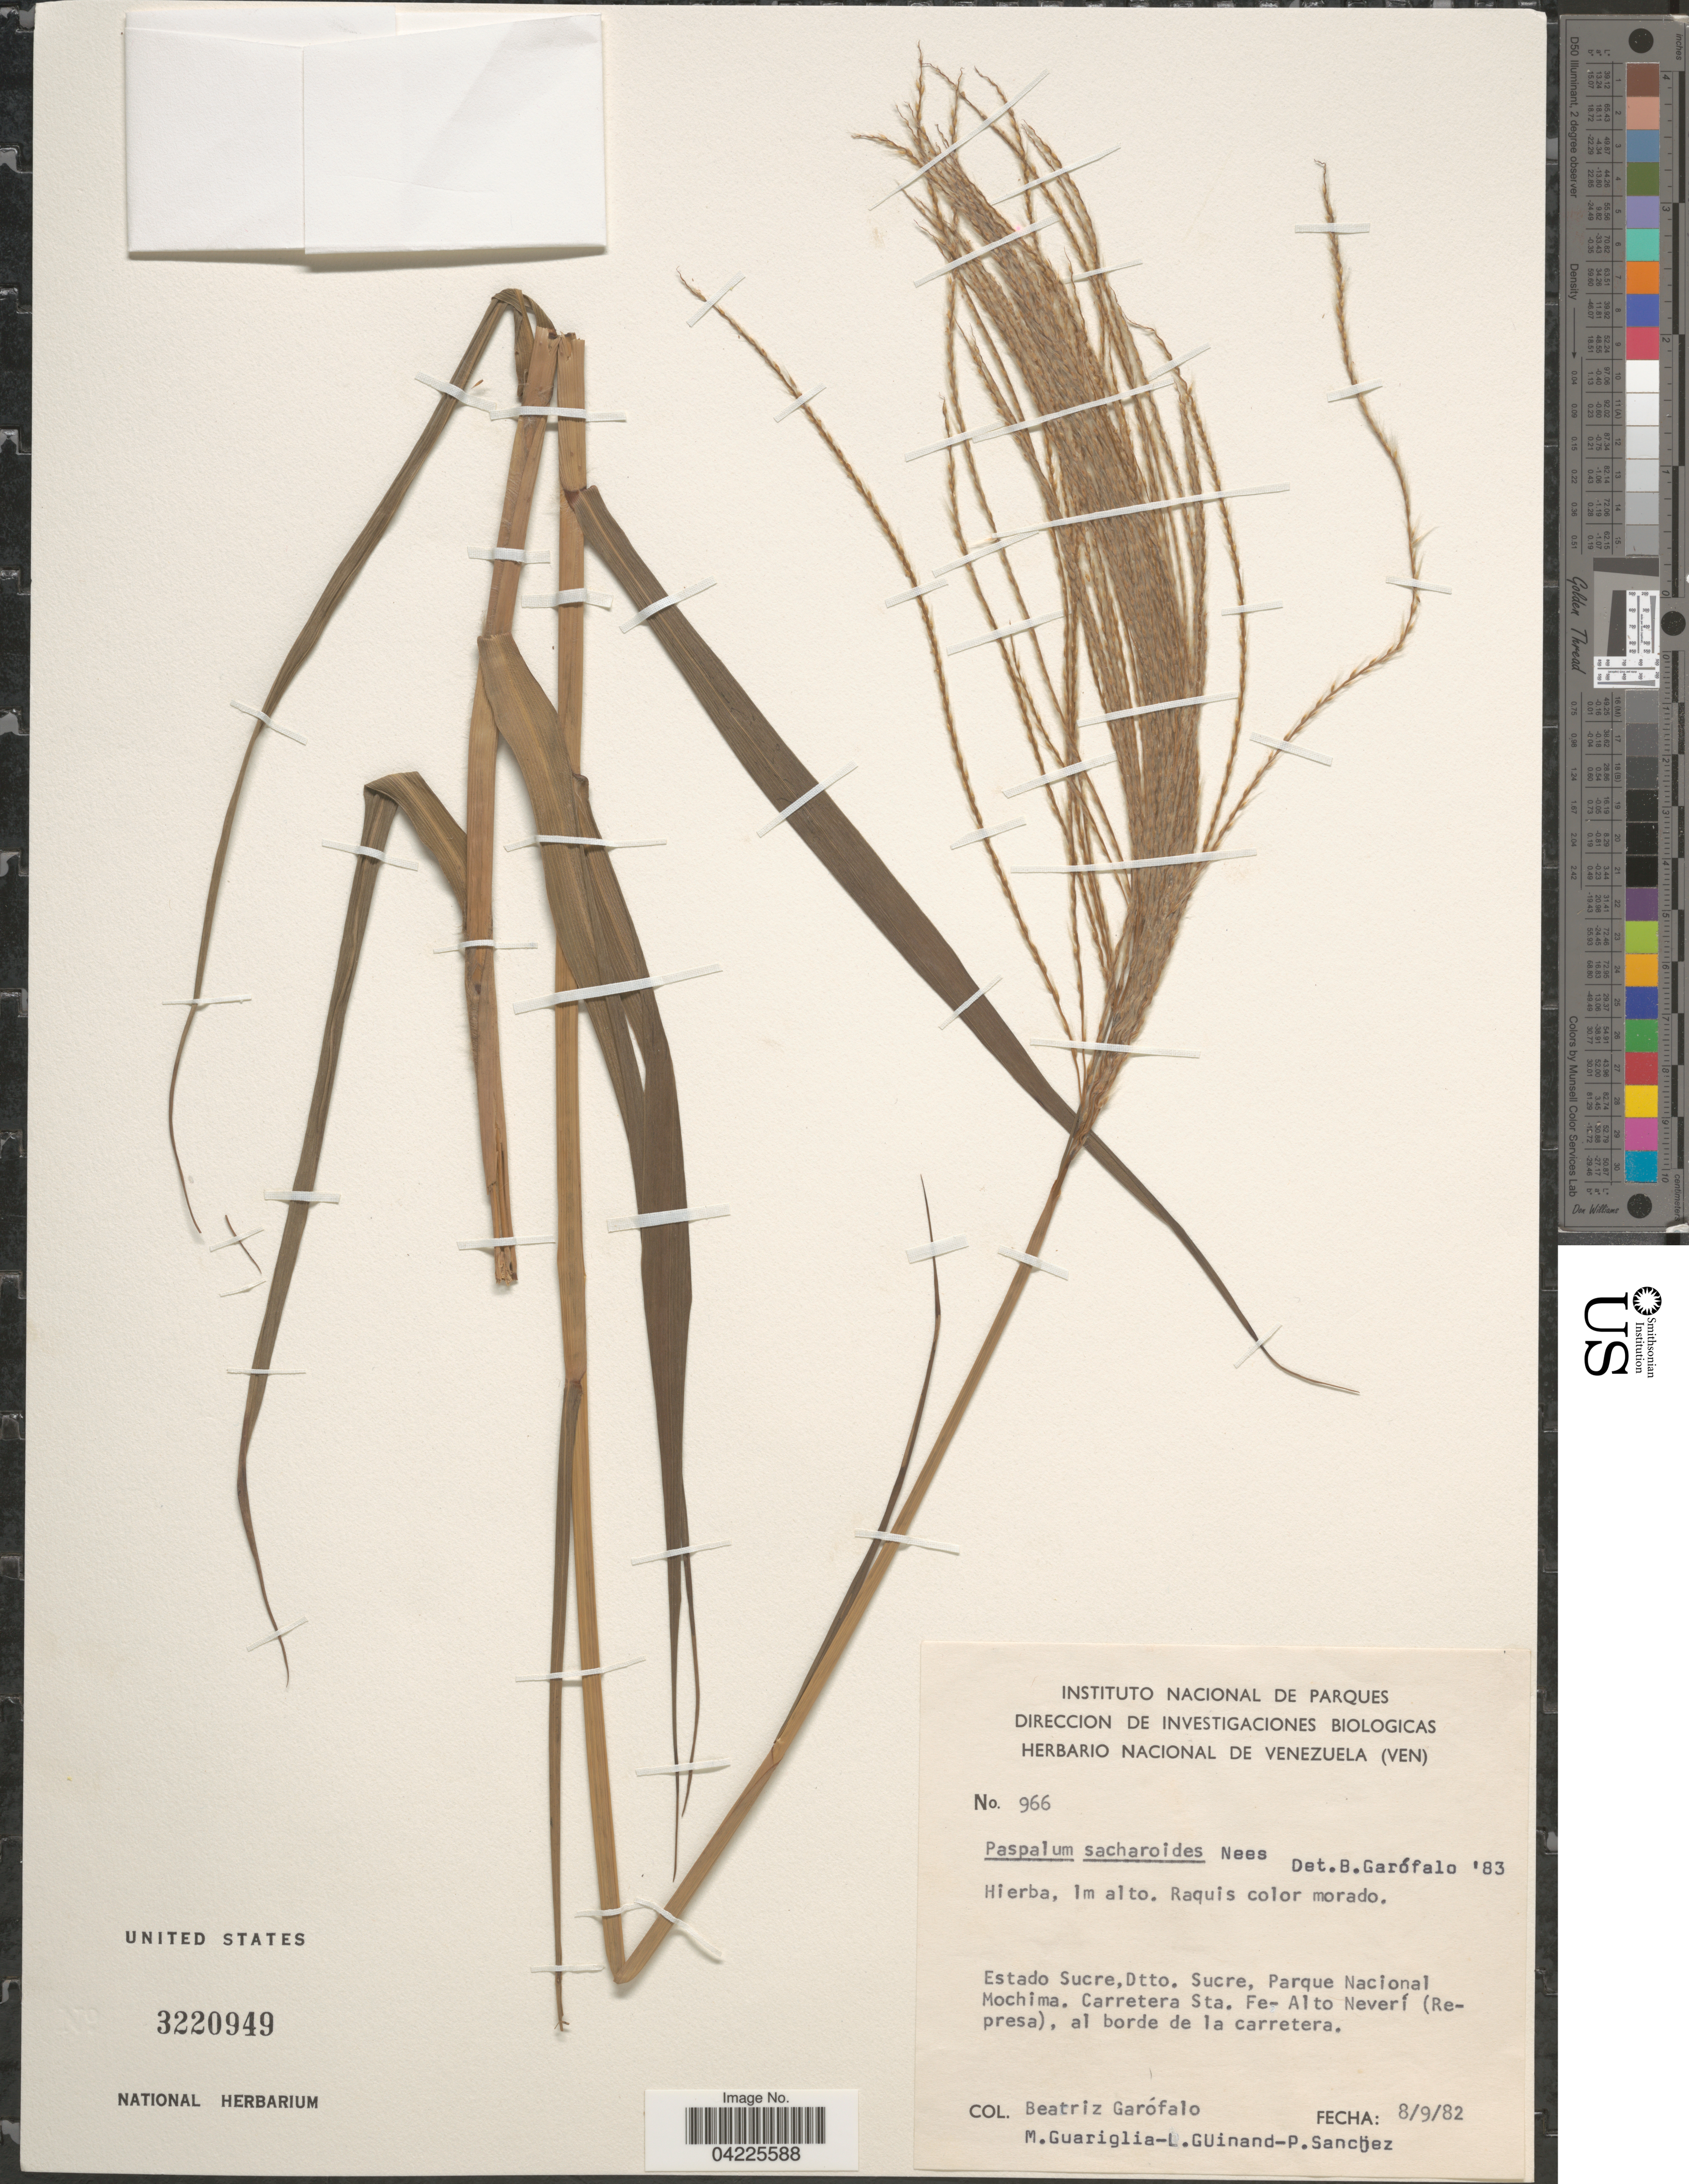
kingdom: Plantae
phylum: Tracheophyta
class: Liliopsida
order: Poales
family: Poaceae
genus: Paspalum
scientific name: Paspalum saccharoides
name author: Nees ex Trin.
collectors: B. Garofalo, M. Guariglia, L. Guinand & P. Sanchez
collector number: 966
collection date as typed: Transcribed d/m/y: 8/9/82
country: Venezuela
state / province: Sucre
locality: Dtto. Sucre, Parque Nacional Mochima, Carretera Sta. Fe-Alto Neverí (Represa), al borde de la carretera.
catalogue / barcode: US 3220949